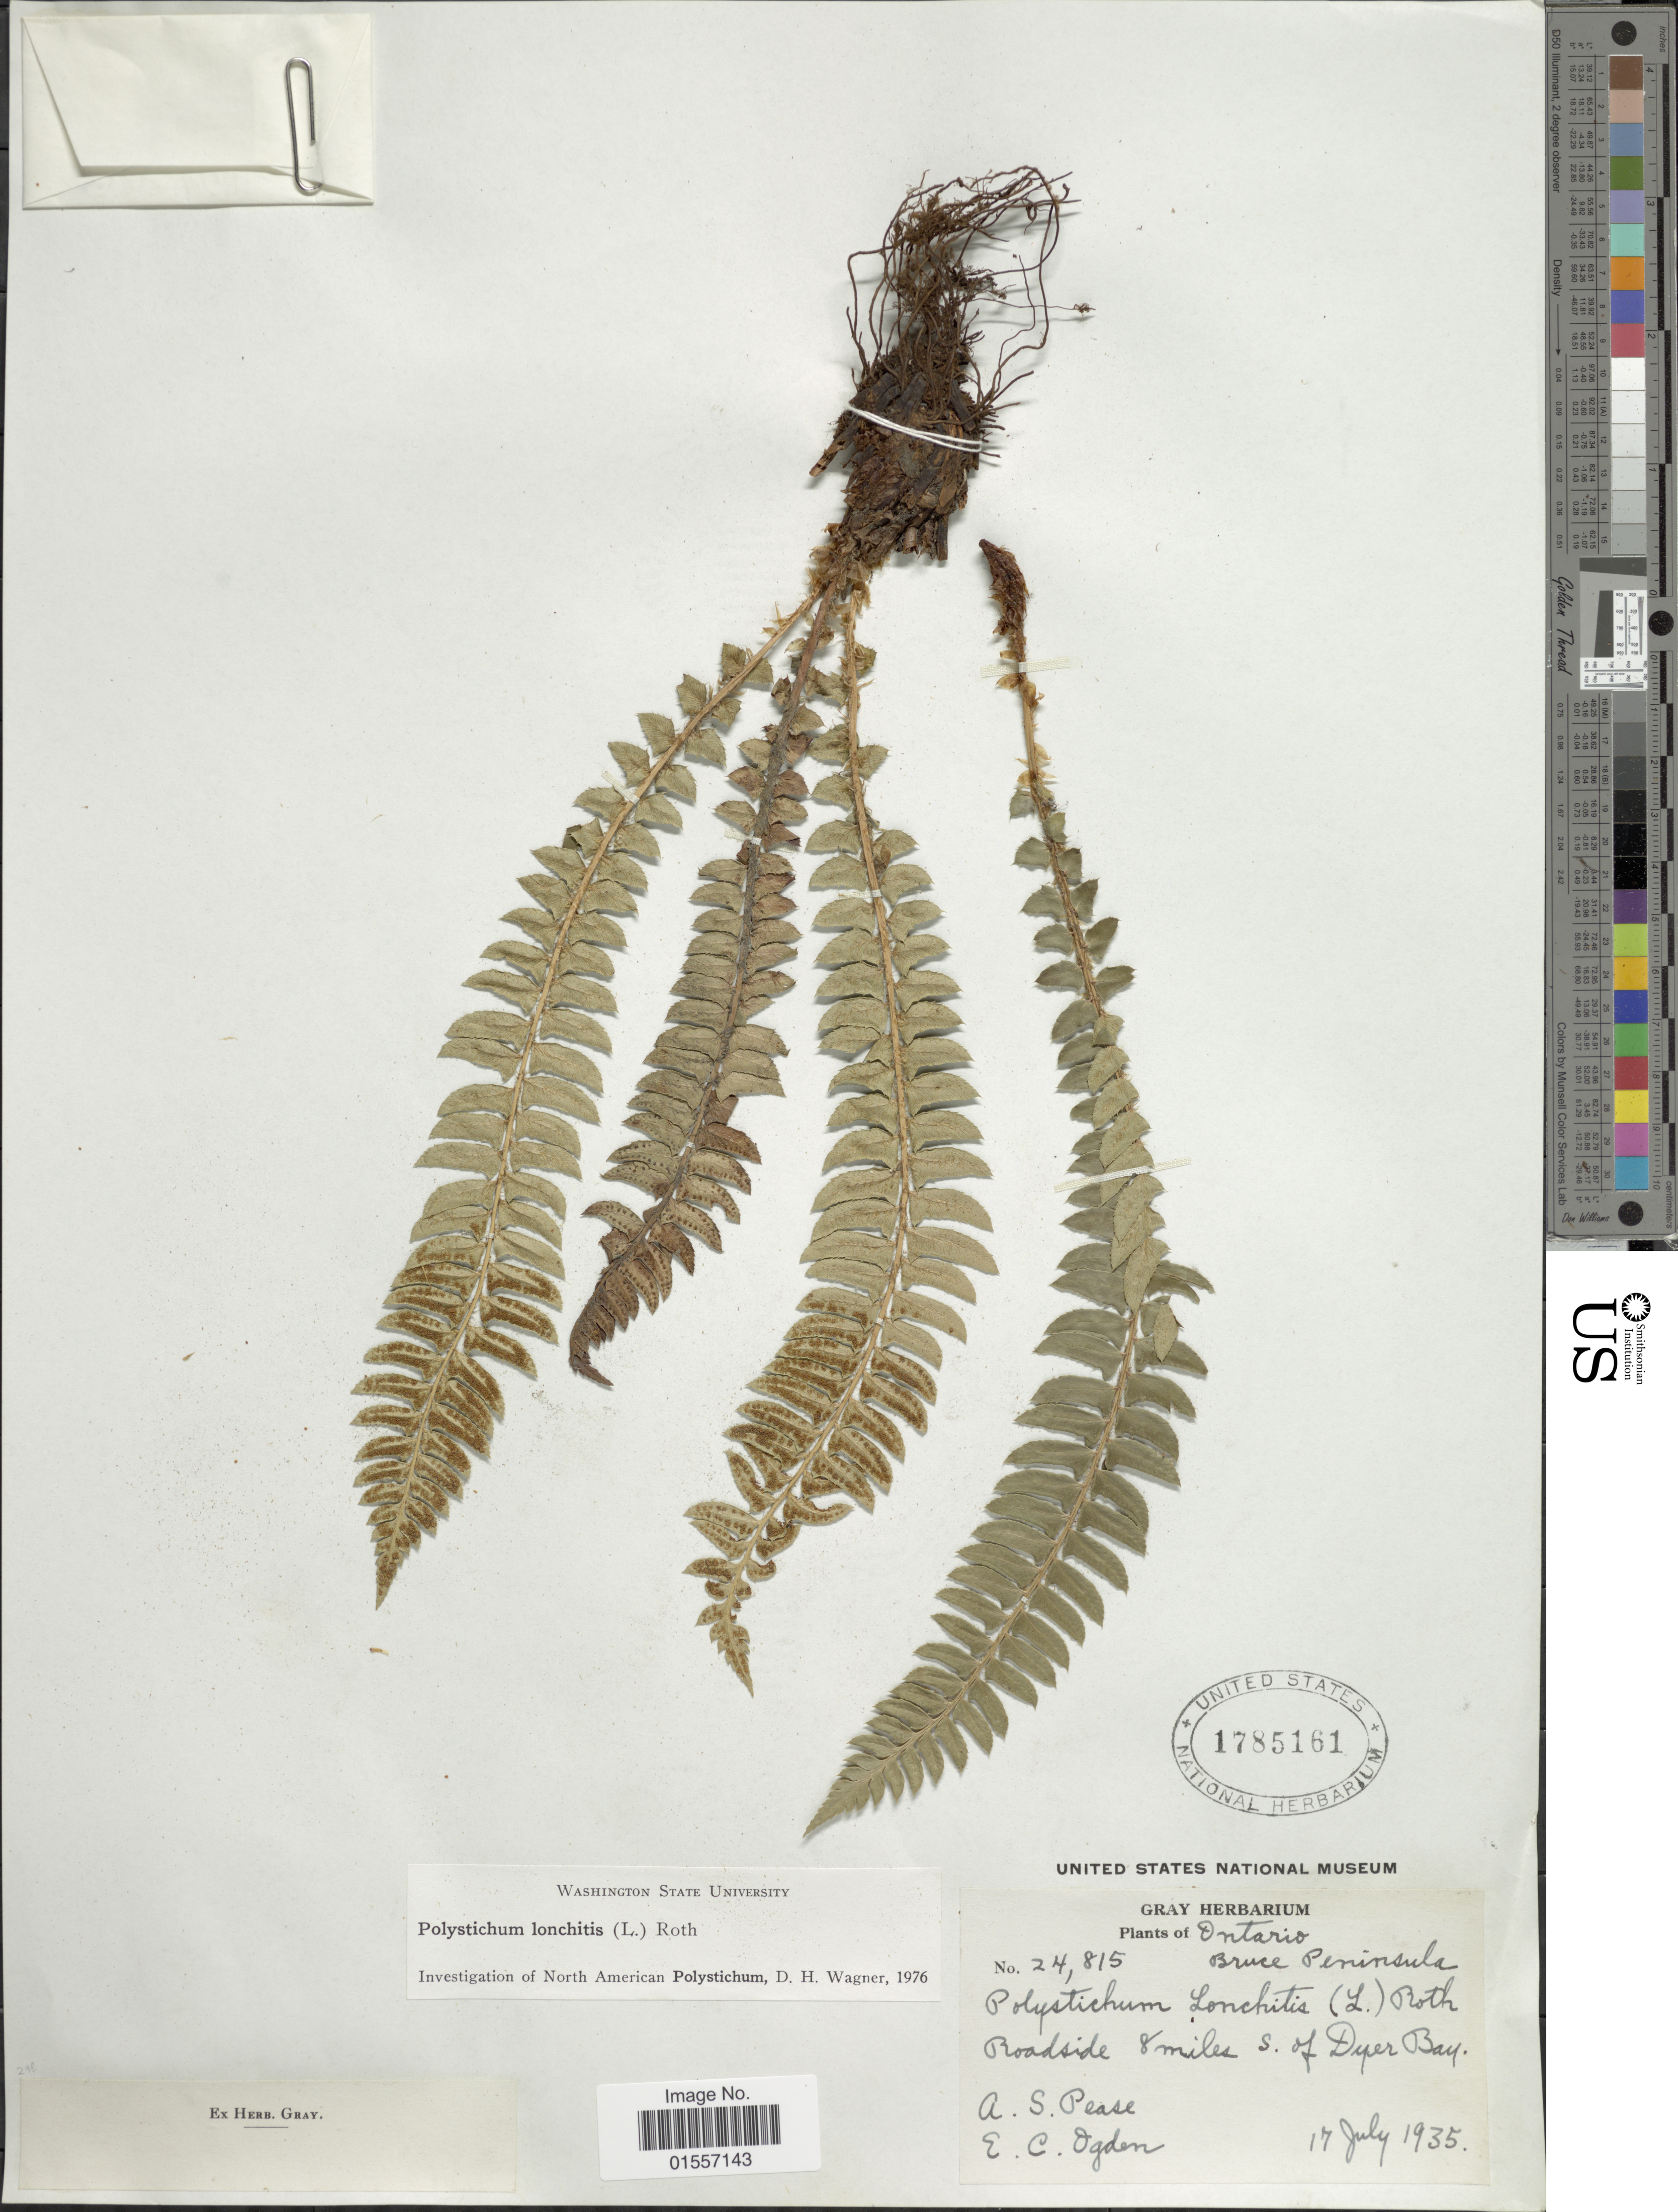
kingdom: Plantae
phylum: Tracheophyta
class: Polypodiopsida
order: Polypodiales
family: Dryopteridaceae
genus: Polystichum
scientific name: Polystichum lonchitis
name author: (Roth) L.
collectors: A. S. Pease & E. Ogden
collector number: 24815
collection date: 1935-07-17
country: Canada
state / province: Ontario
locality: Roadside 8 mile S. of Diper Bay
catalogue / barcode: US 1785161